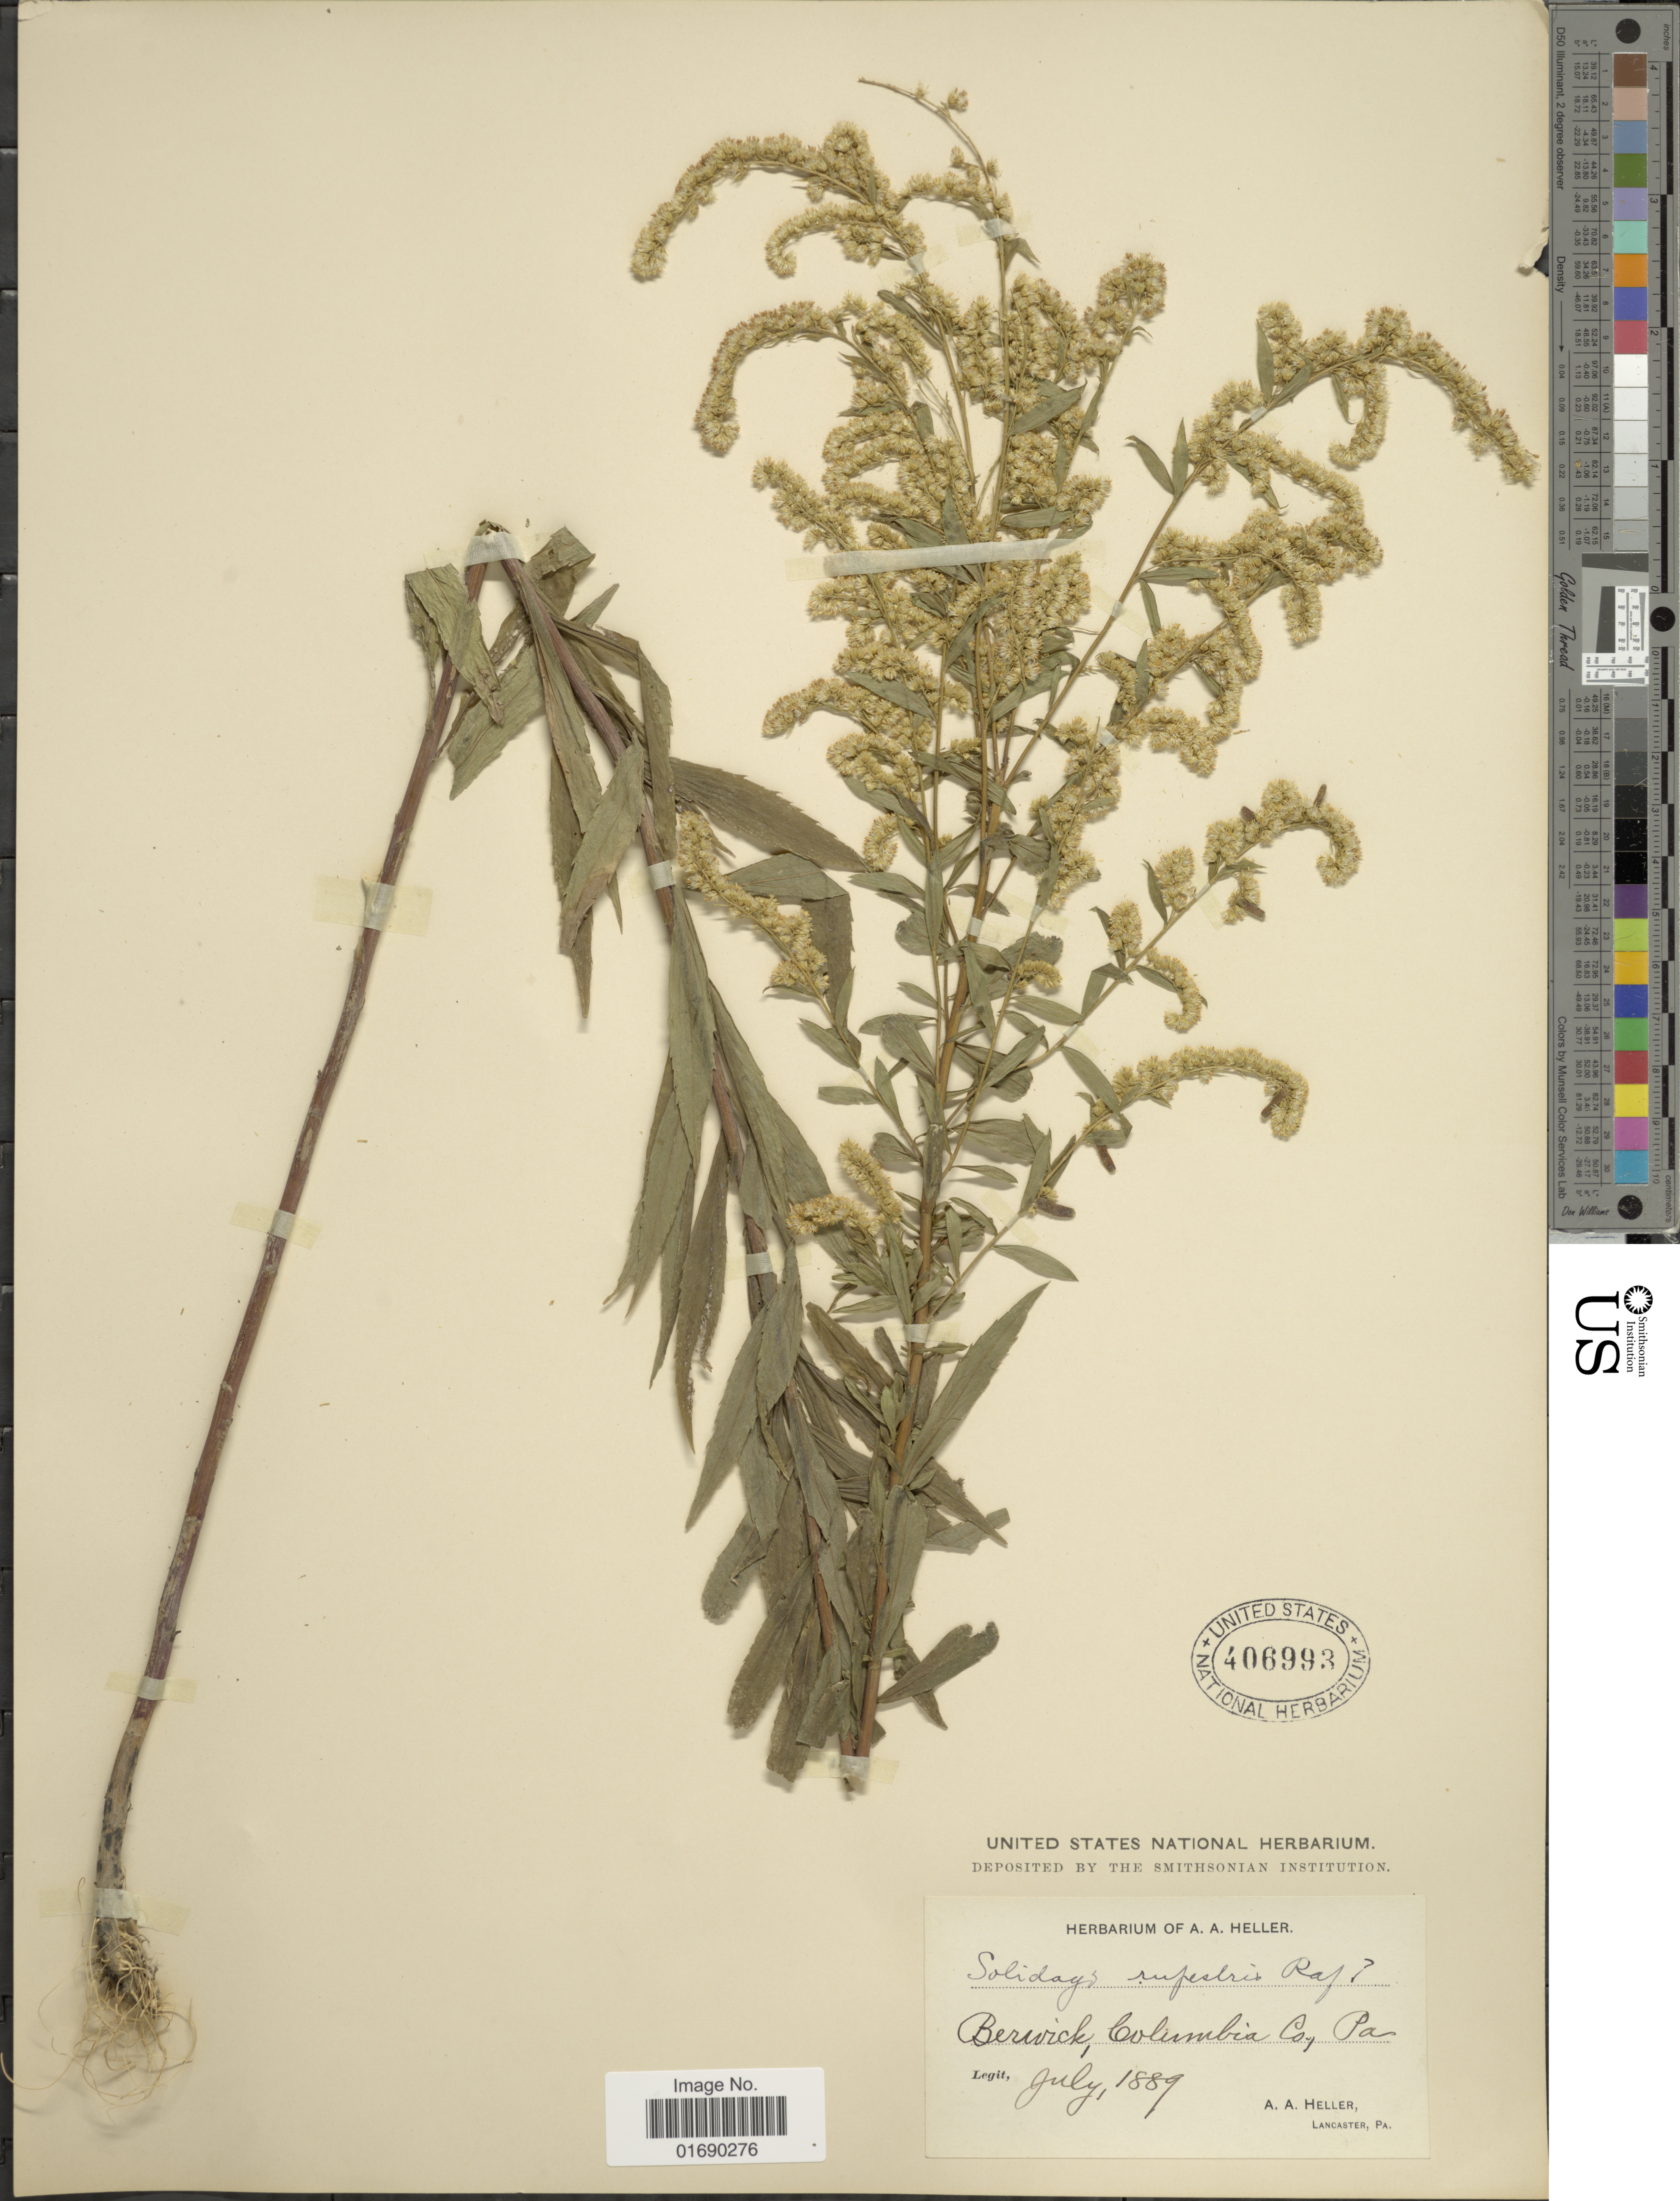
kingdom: Plantae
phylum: Tracheophyta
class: Magnoliopsida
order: Asterales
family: Asteraceae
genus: Solidago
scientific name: Solidago rupestris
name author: Raf.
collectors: A. A. Heller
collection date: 1889-07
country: United States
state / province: Pennsylvania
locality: Berwick, Columbia Co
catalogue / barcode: US 406993